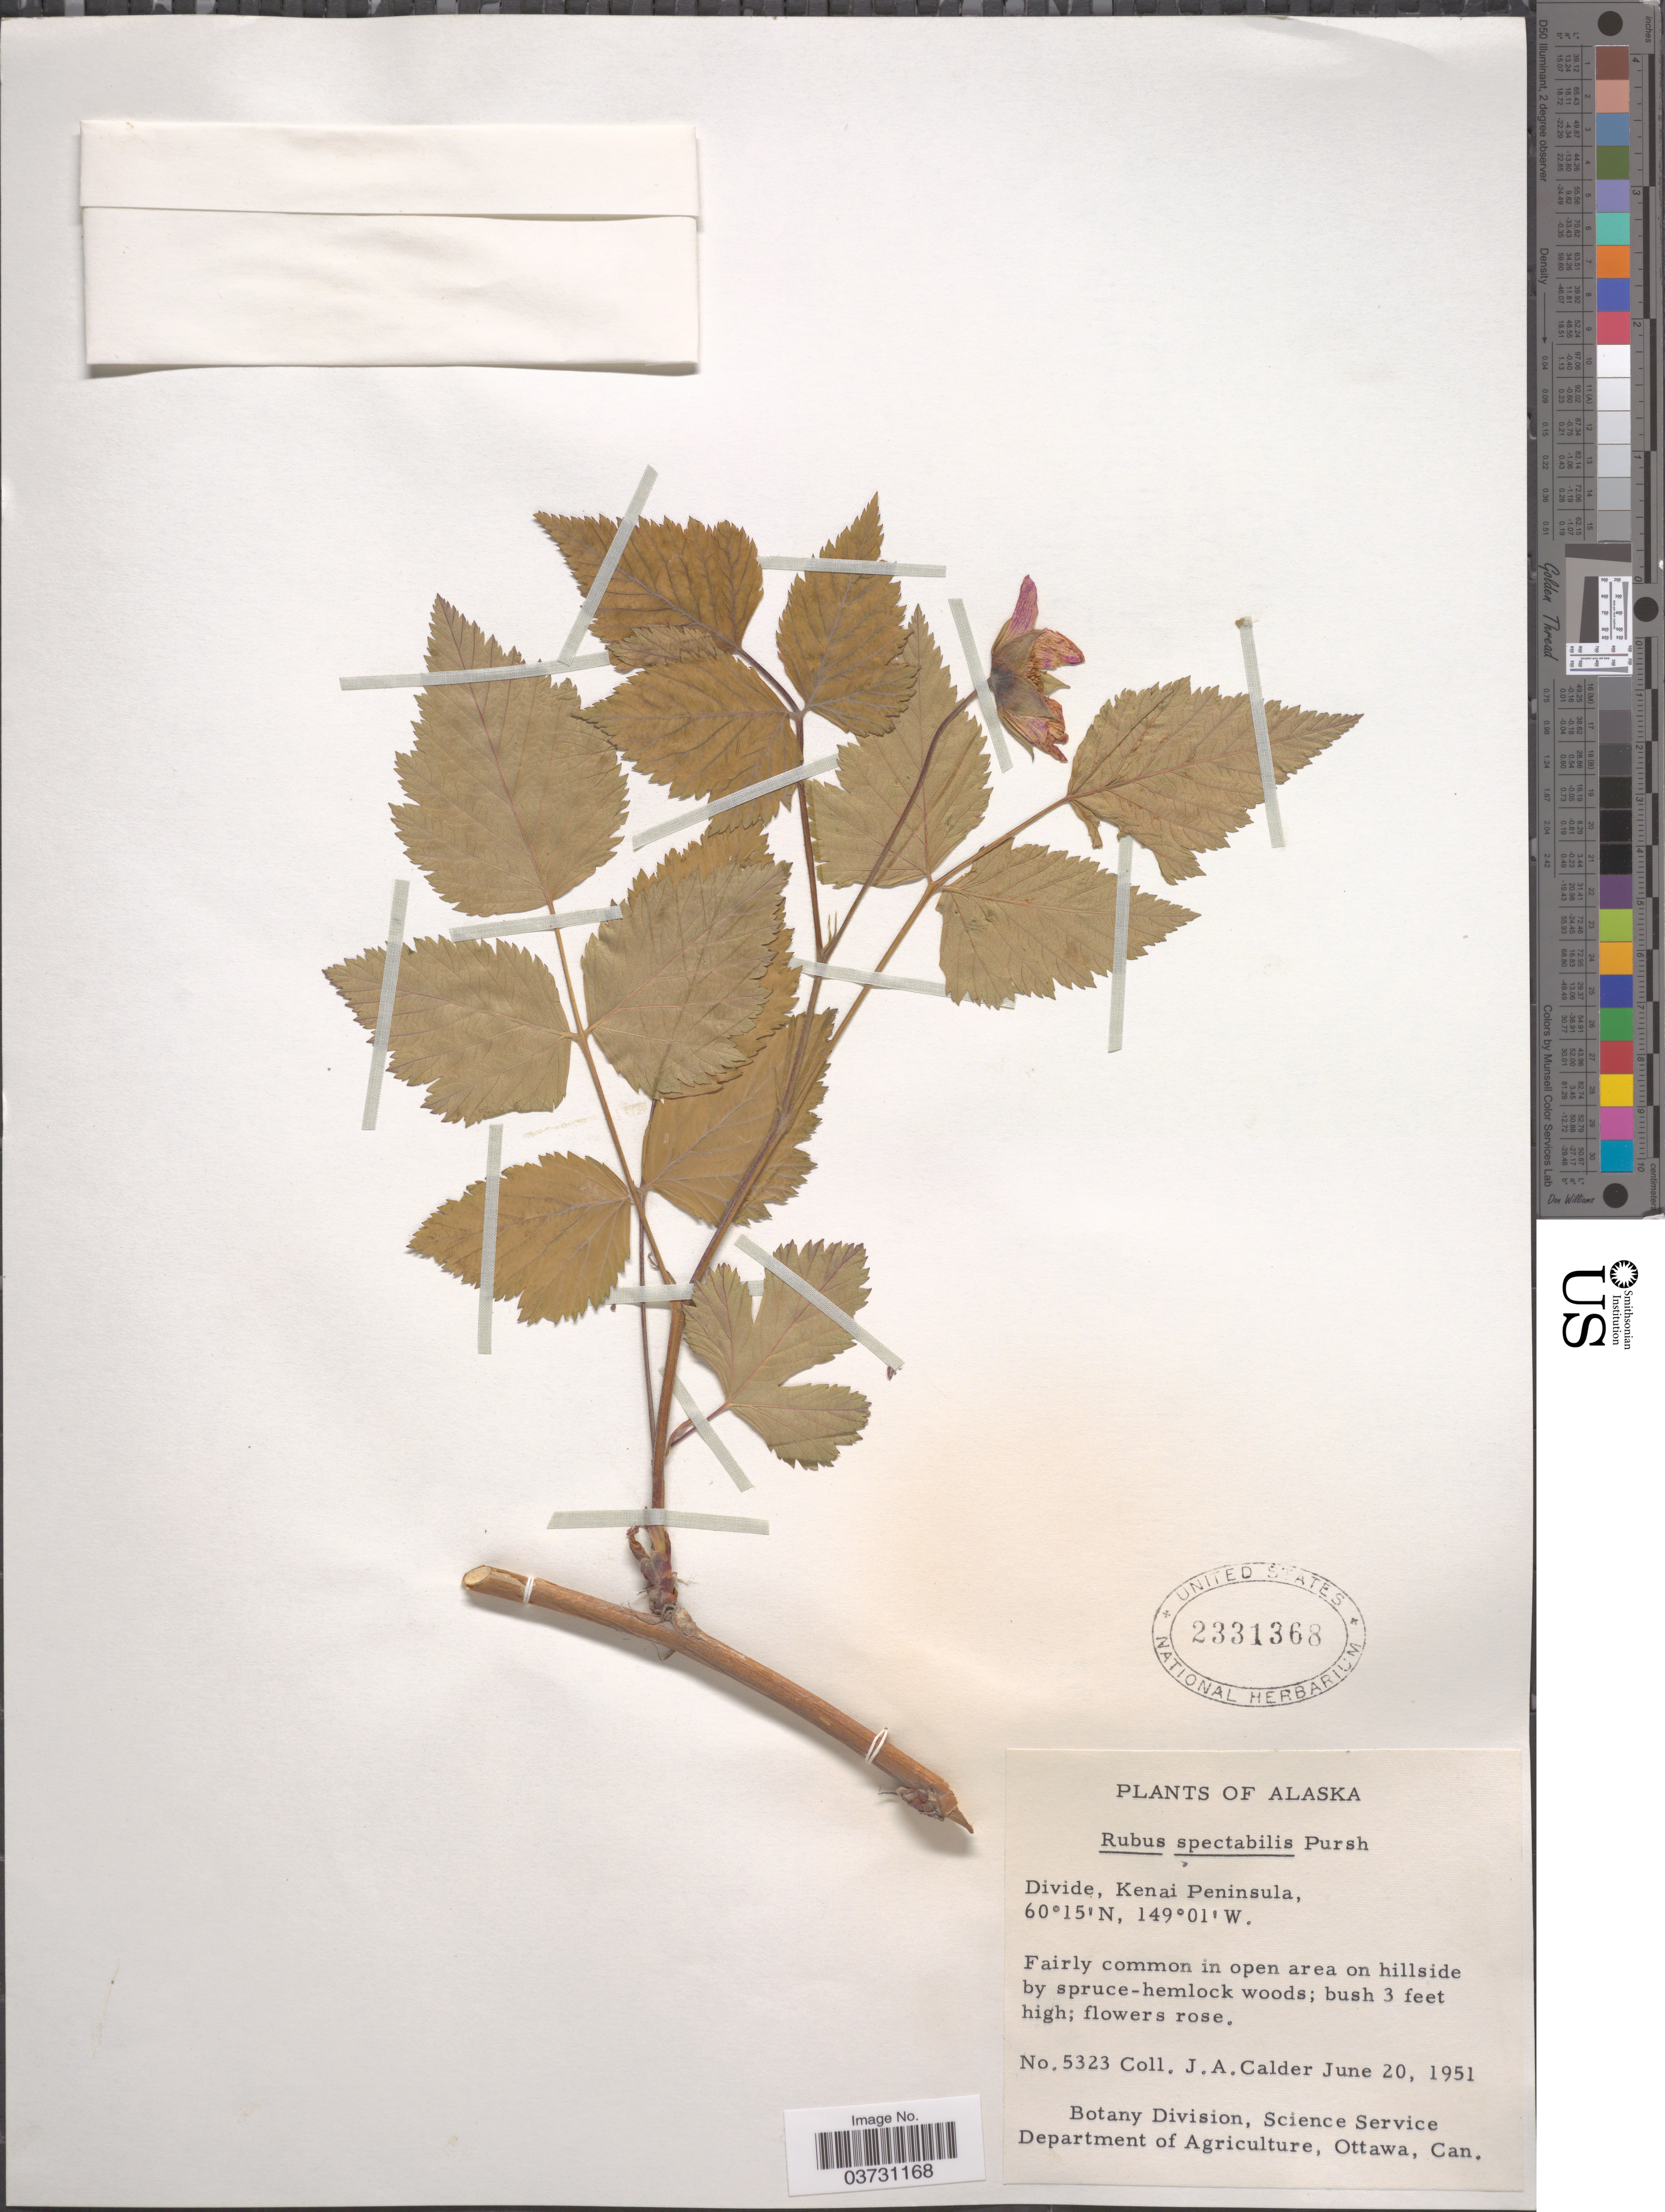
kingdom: Plantae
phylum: Tracheophyta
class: Magnoliopsida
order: Rosales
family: Rosaceae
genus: Rubus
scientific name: Rubus spectabilis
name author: Pursh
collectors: J. A. Calder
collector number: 5323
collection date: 1951-06-20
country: United States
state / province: Alaska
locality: Divide, Kenai Peninsula.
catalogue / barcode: US 2331368